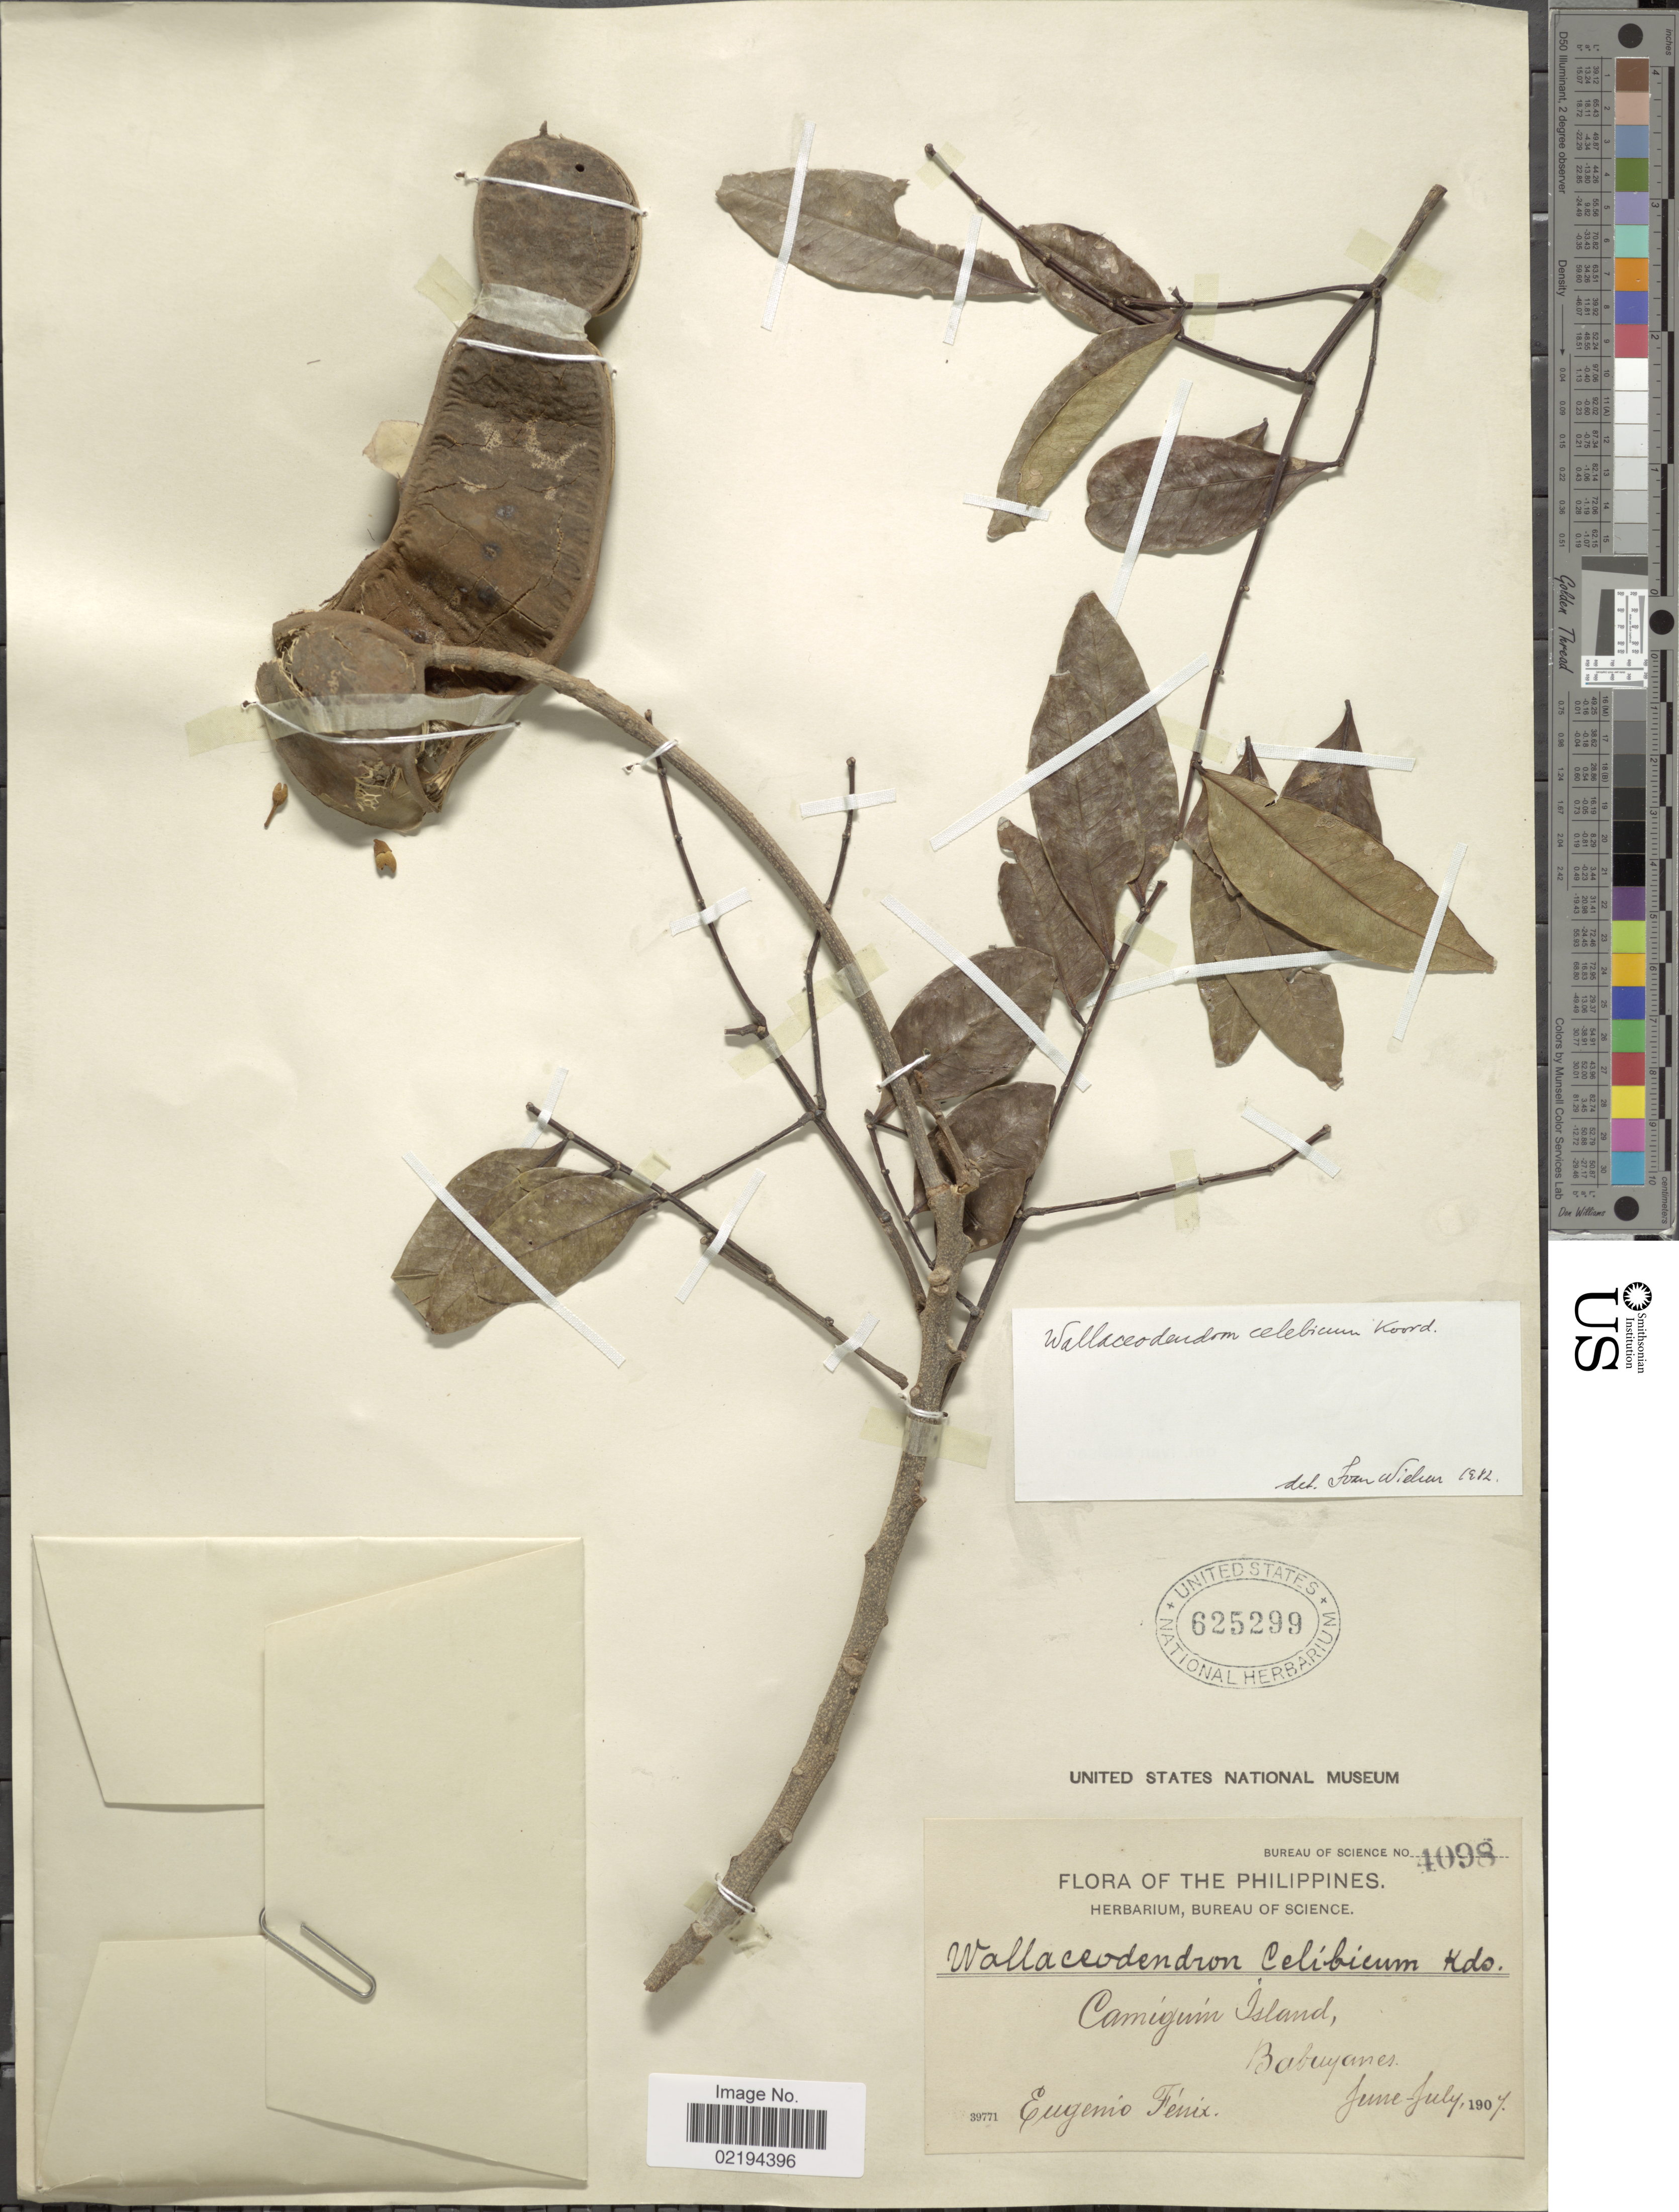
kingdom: Plantae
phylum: Tracheophyta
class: Magnoliopsida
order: Fabales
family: Fabaceae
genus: Wallaceodendron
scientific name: Wallaceodendron celebicum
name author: Koord.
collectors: E. Fénix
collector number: Bureau of Science 4098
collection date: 1907-06/1907-07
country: Philippines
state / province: Northern Mindanao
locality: Camiguin Island, Babuyanes.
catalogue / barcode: US 625299